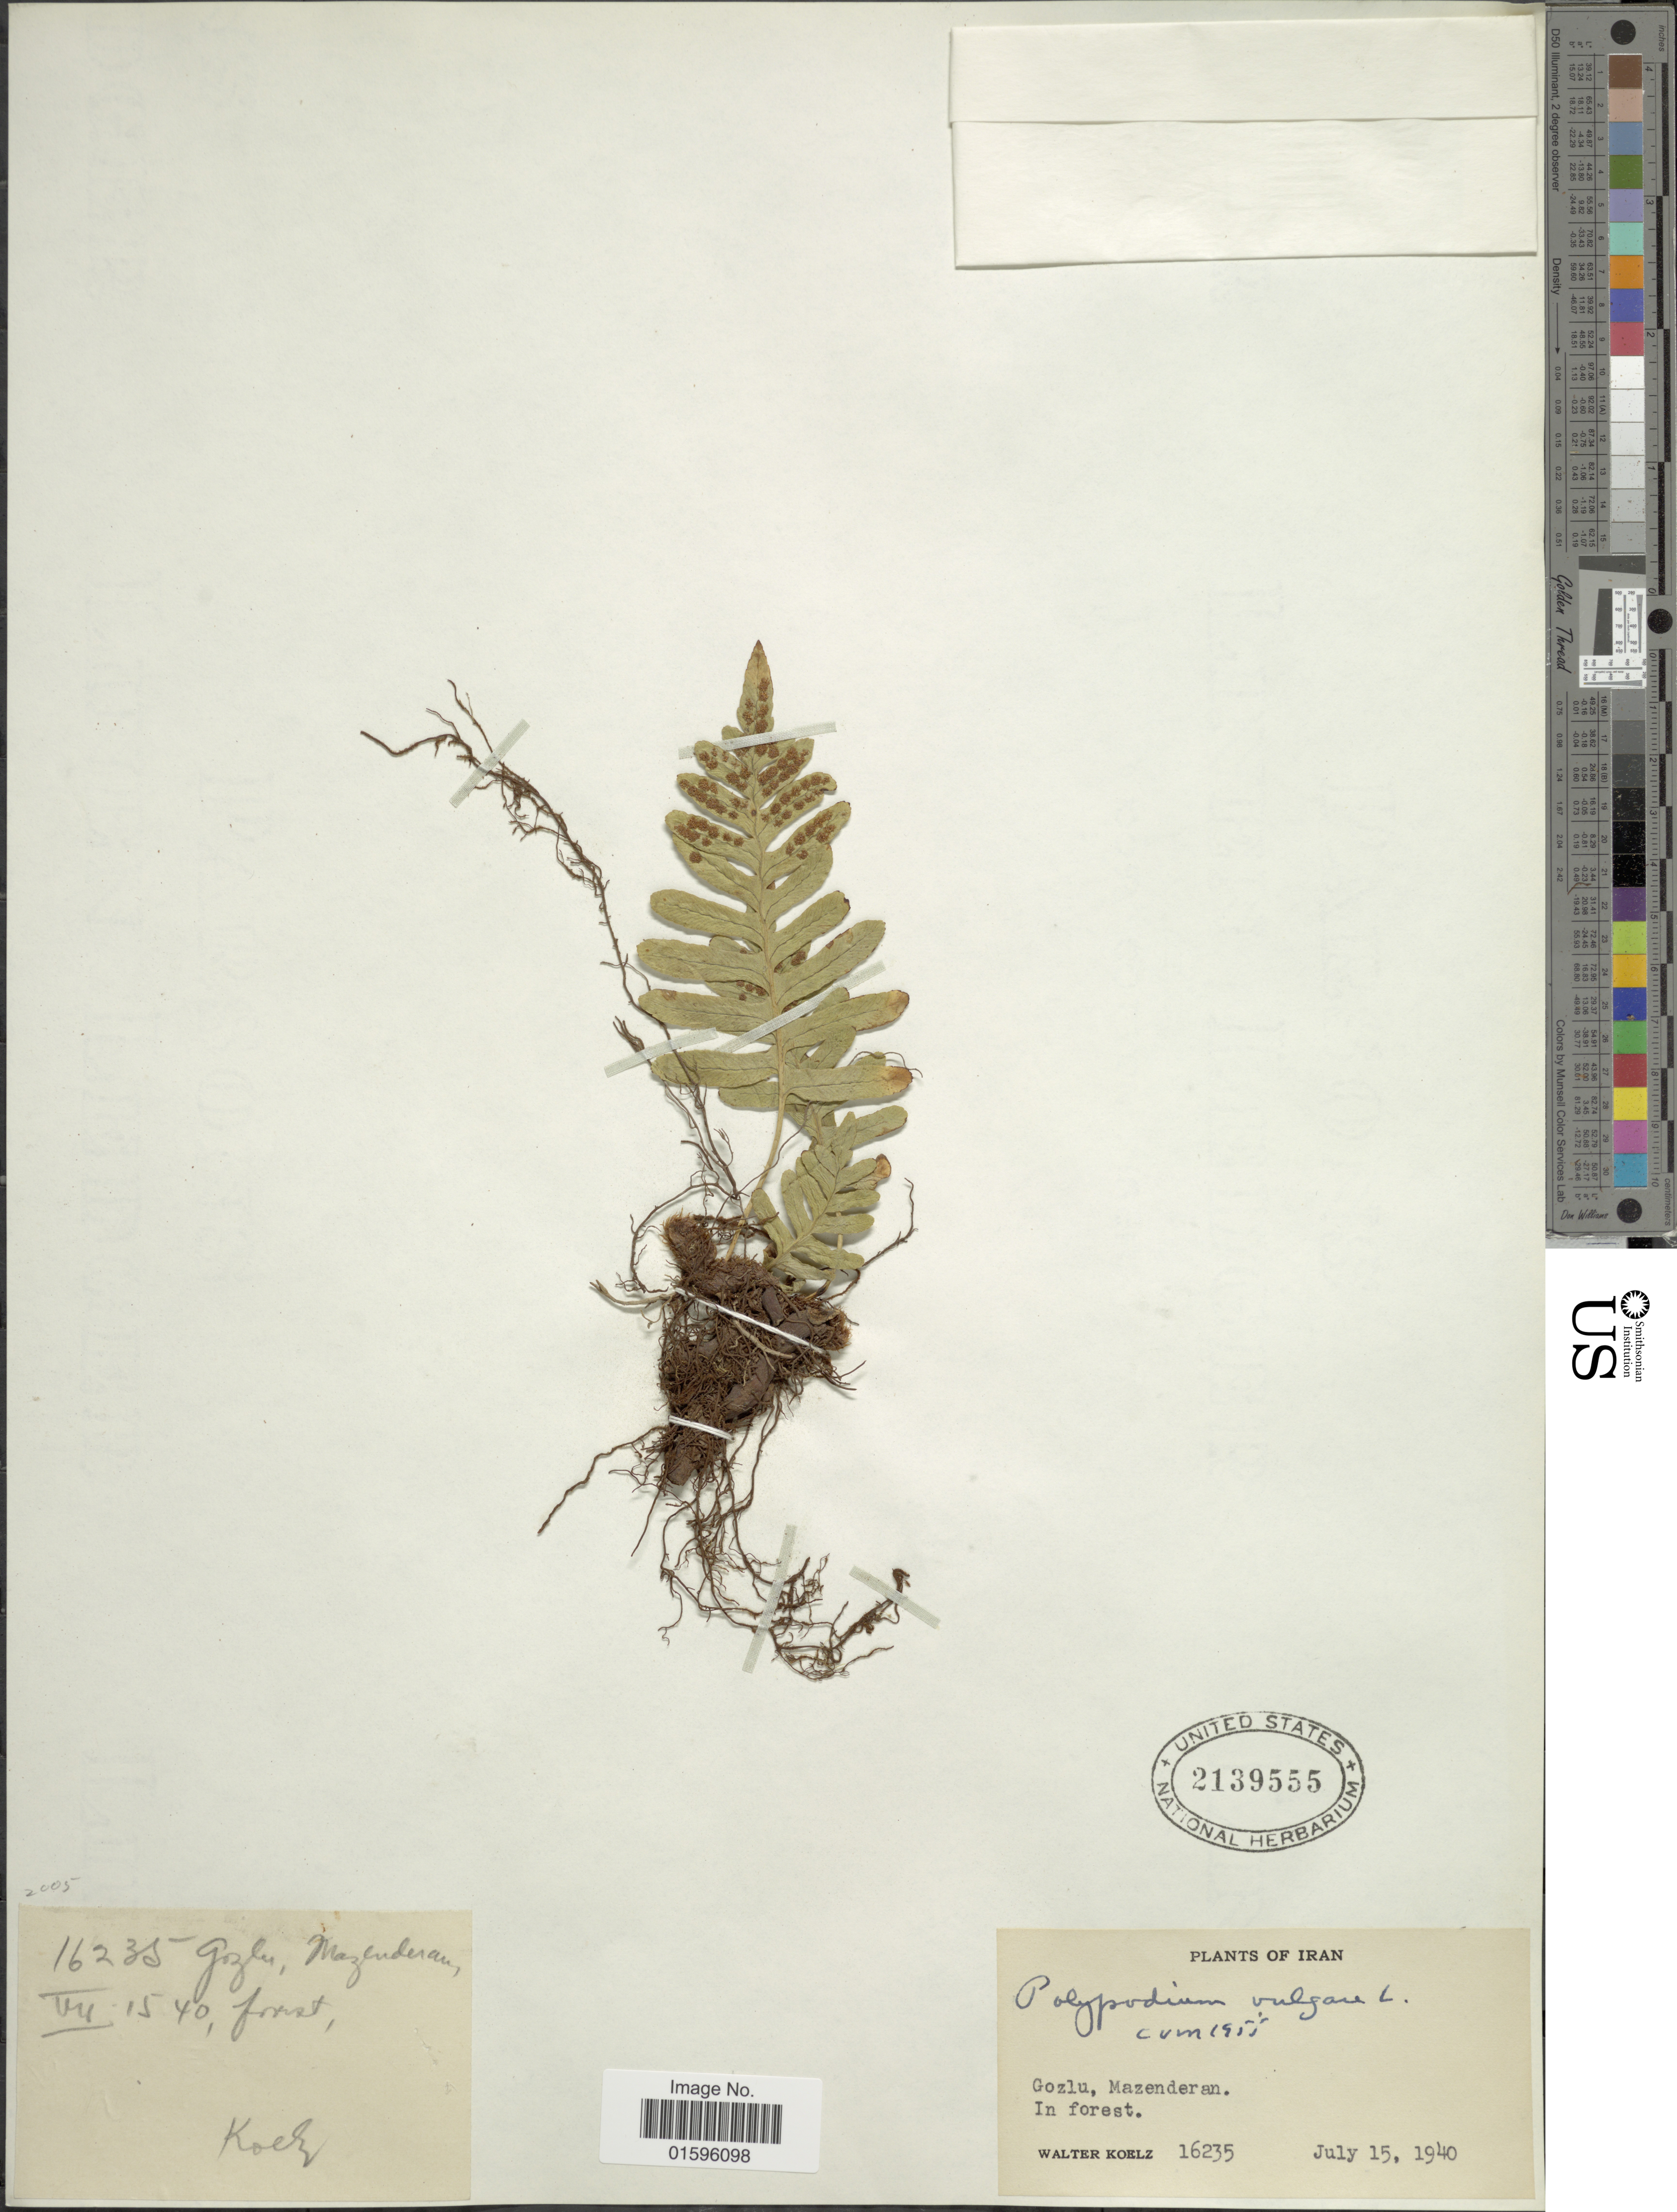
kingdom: Plantae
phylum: Tracheophyta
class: Polypodiopsida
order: Polypodiales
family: Polypodiaceae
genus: Polypodium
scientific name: Polypodium vulgare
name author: L.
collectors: W. N. Koelz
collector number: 16235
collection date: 1940-07-15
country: Iran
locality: Gozlu, Mazenderan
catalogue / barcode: US 2139555